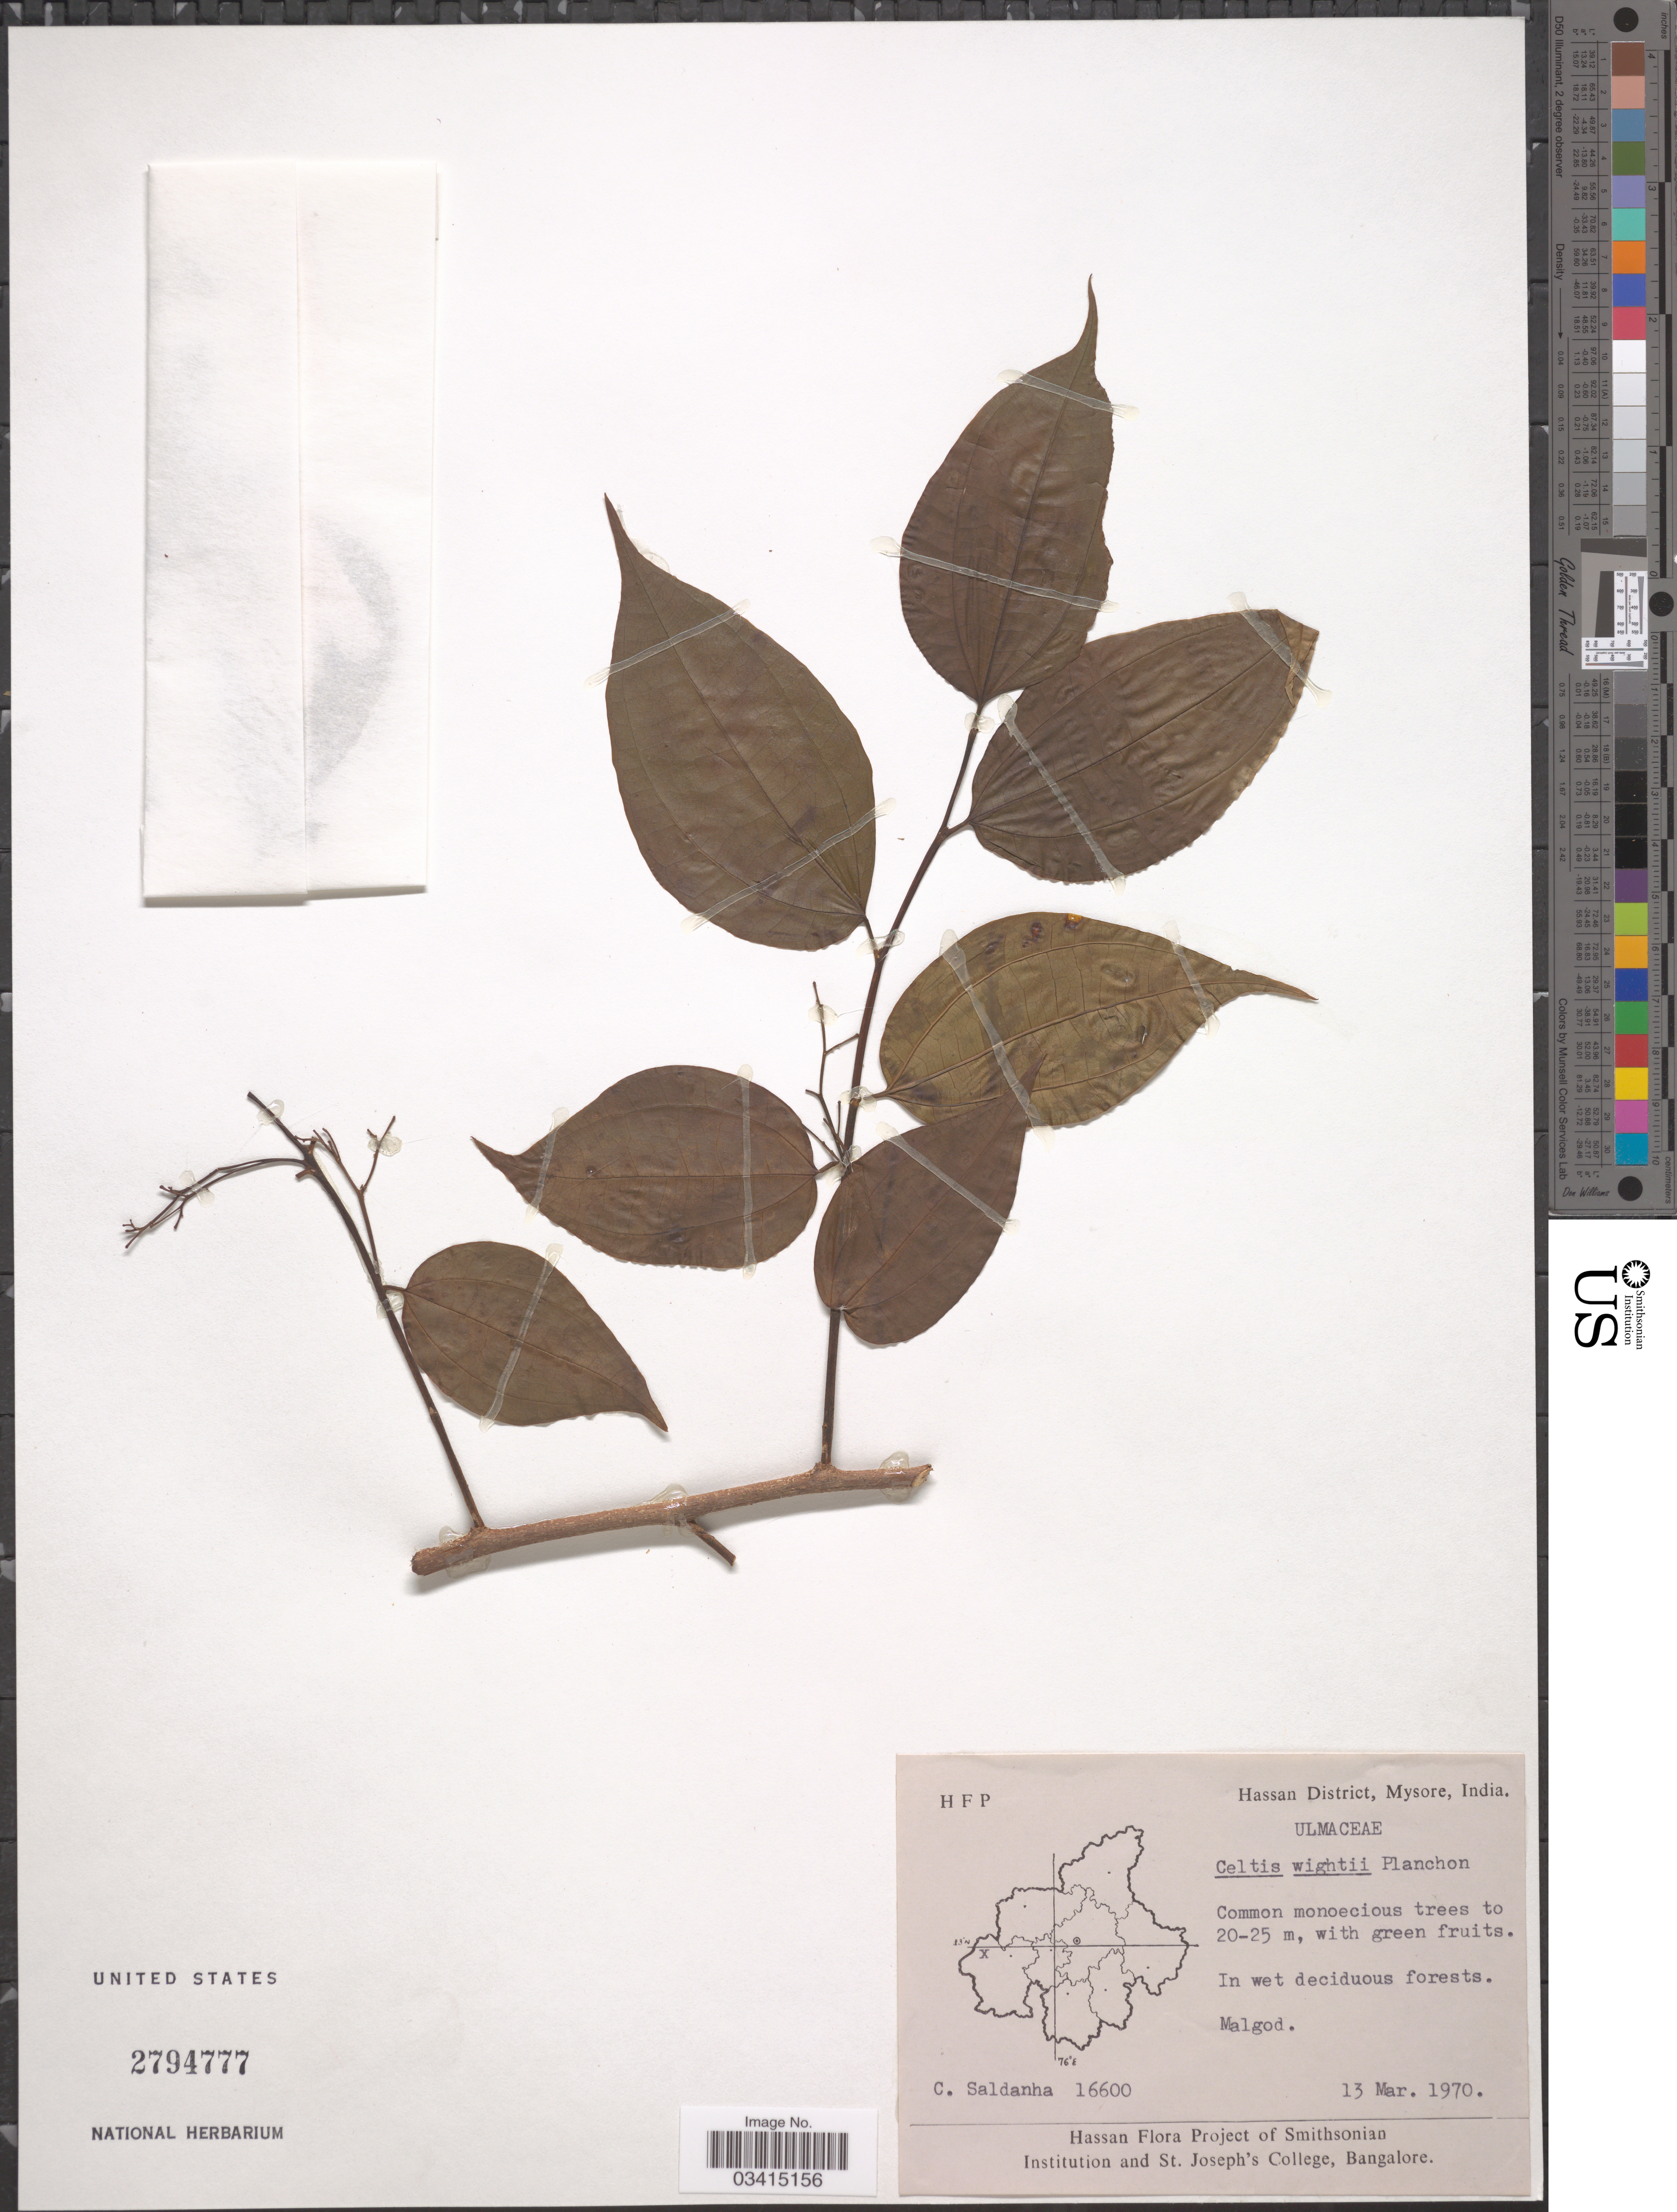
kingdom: Plantae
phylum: Tracheophyta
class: Magnoliopsida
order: Rosales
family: Cannabaceae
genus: Celtis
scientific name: Celtis philippensis var. wightii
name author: (Planch.) Soepadmo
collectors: C. Saldanha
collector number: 16600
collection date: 1970-03-13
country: India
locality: Hassan District, Mysore. Malgod.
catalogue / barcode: US 2794777